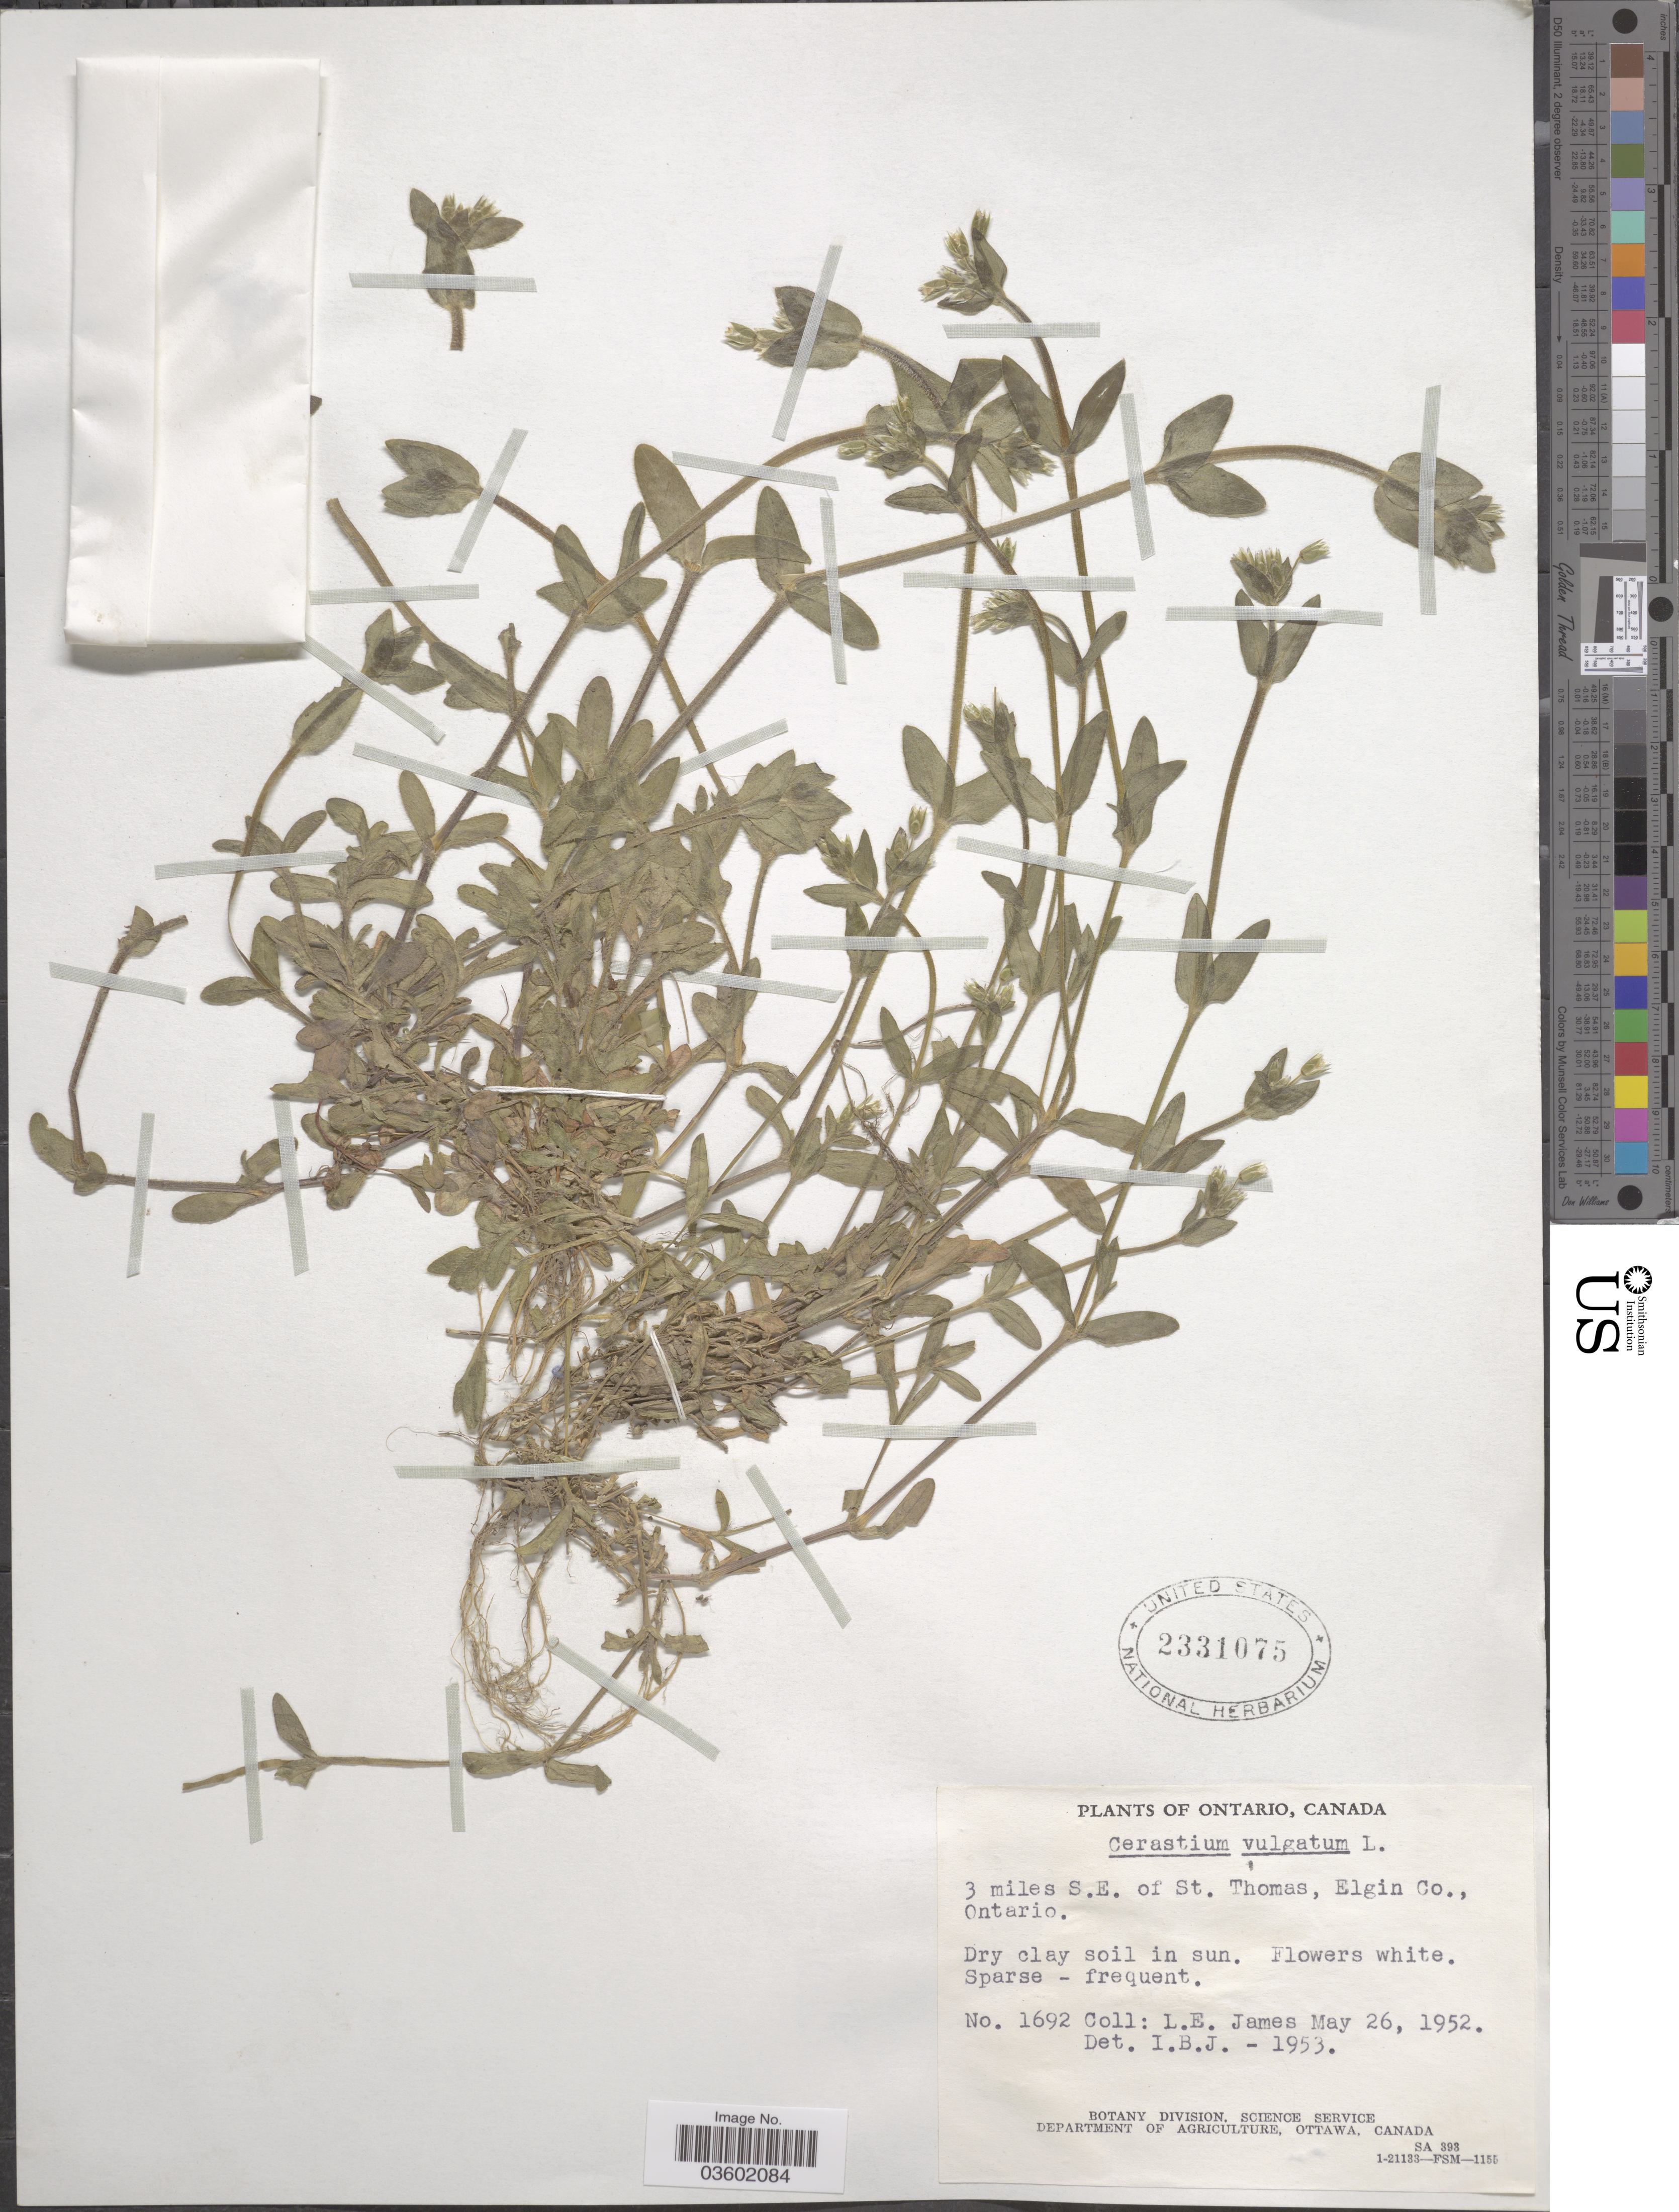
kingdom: Plantae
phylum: Tracheophyta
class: Magnoliopsida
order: Caryophyllales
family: Caryophyllaceae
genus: Cerastium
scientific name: Cerastium vulgatum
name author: L.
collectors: L. E. James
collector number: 1692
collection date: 1952-05-26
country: Canada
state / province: Ontario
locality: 3 miles S.E. of St. Thomas, Elgin Co.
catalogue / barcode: US 2331075